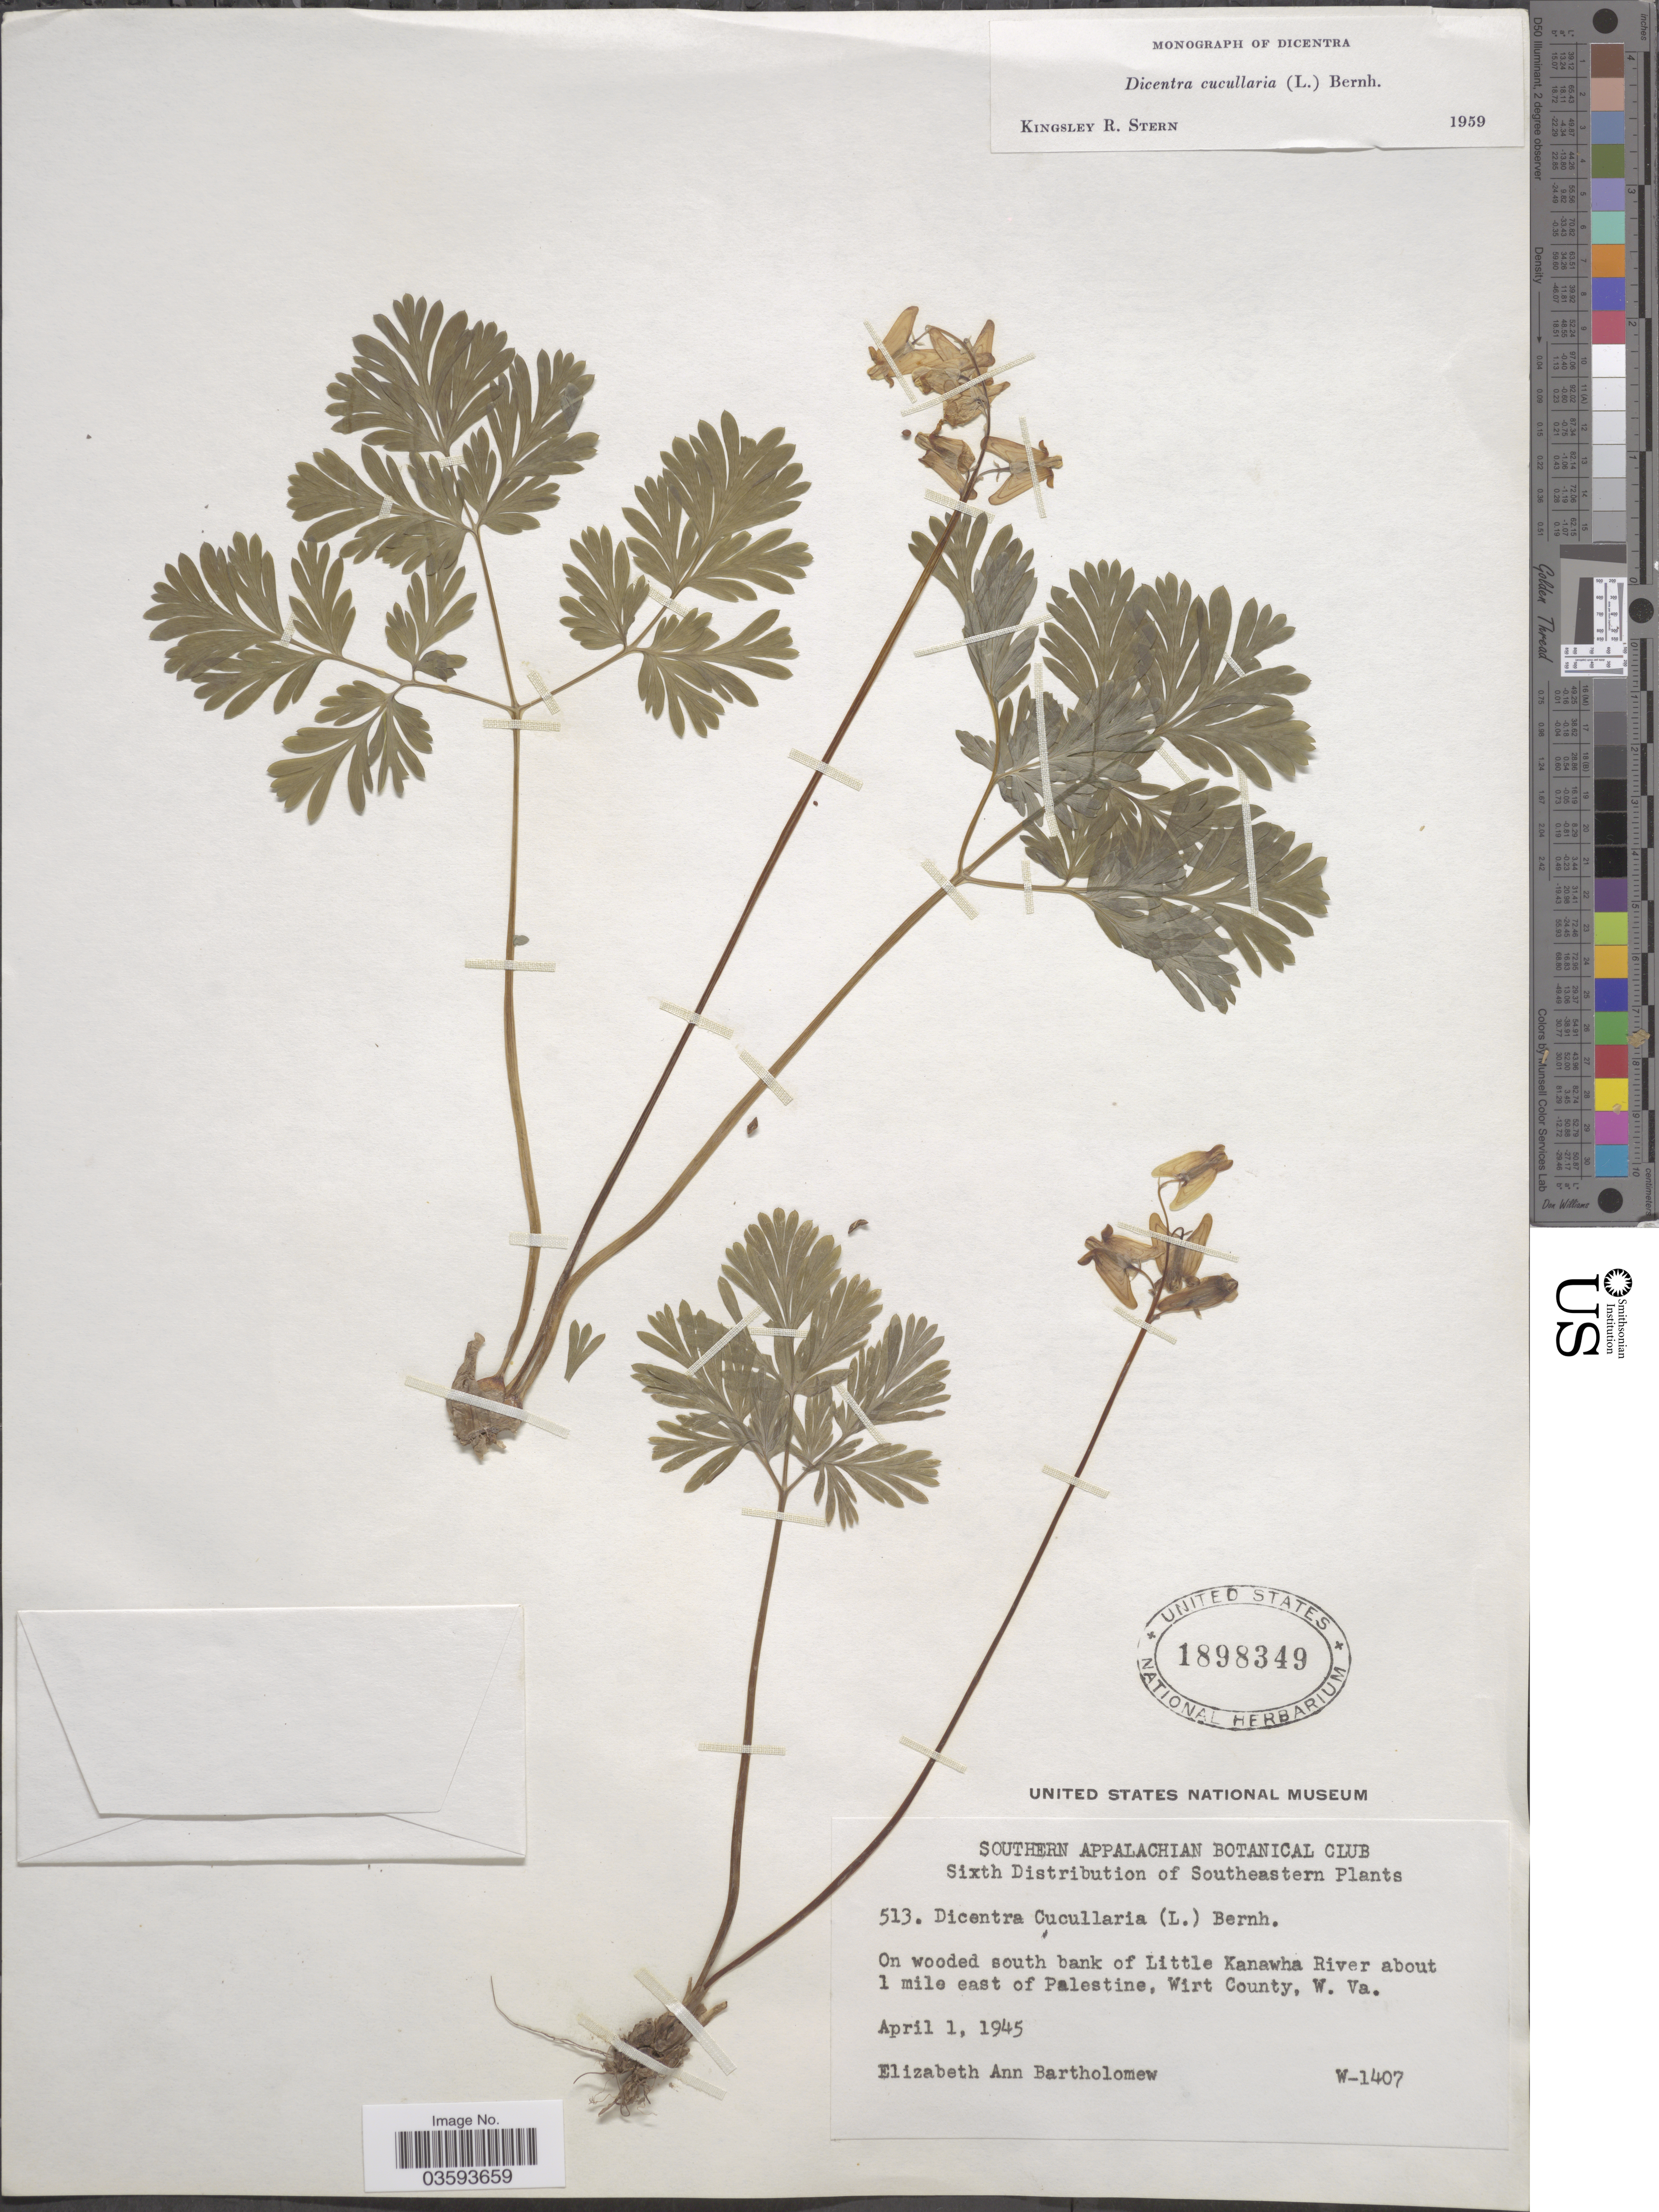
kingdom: Plantae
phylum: Tracheophyta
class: Magnoliopsida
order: Ranunculales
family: Papaveraceae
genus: Dicentra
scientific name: Dicentra cucullaria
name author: (L.) Bernh.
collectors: E. Bartholomew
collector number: W-1407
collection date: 1945-04-01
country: United States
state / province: West Virginia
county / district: Wirt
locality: On wooded south bank of Little Kanawha River about 1 miles east of Palestine, Wirt County.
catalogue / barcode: US 1898349